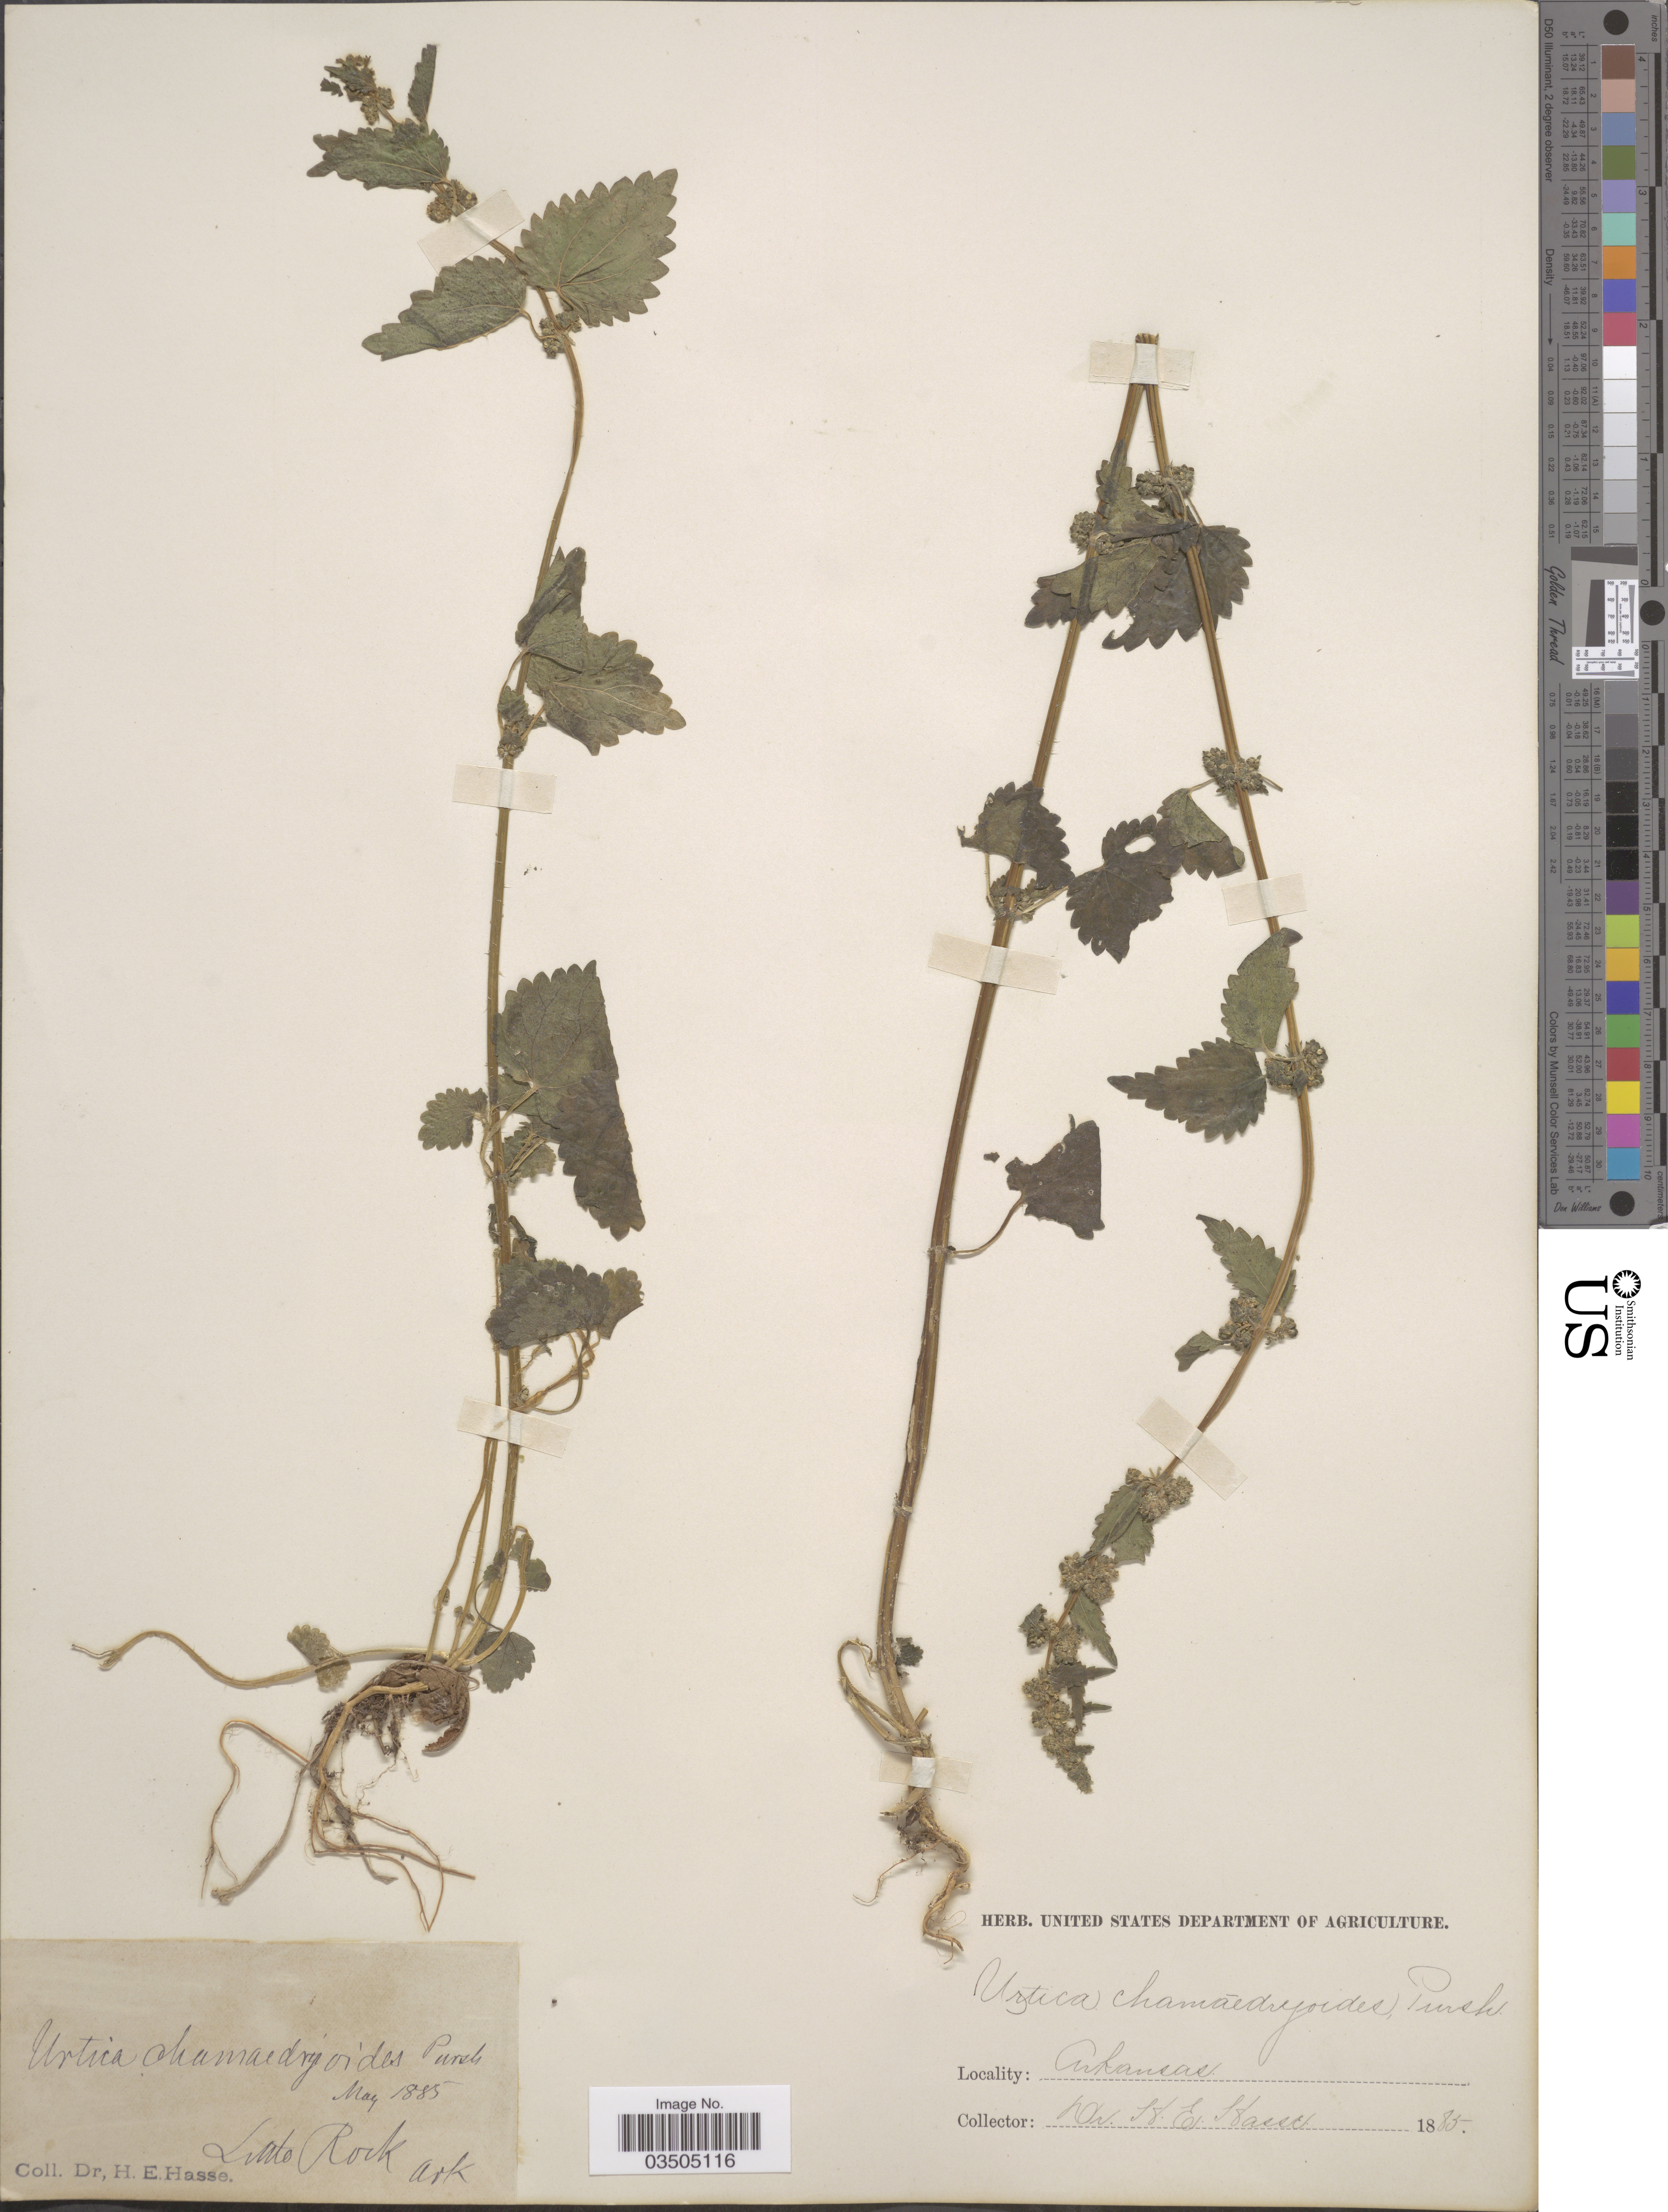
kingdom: Plantae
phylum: Tracheophyta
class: Magnoliopsida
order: Rosales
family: Urticaceae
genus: Urtica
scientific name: Urtica chamaedryoides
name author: Pursh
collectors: H. E. Hasse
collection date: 1885-05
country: United States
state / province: Arkansas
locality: Little Rock.